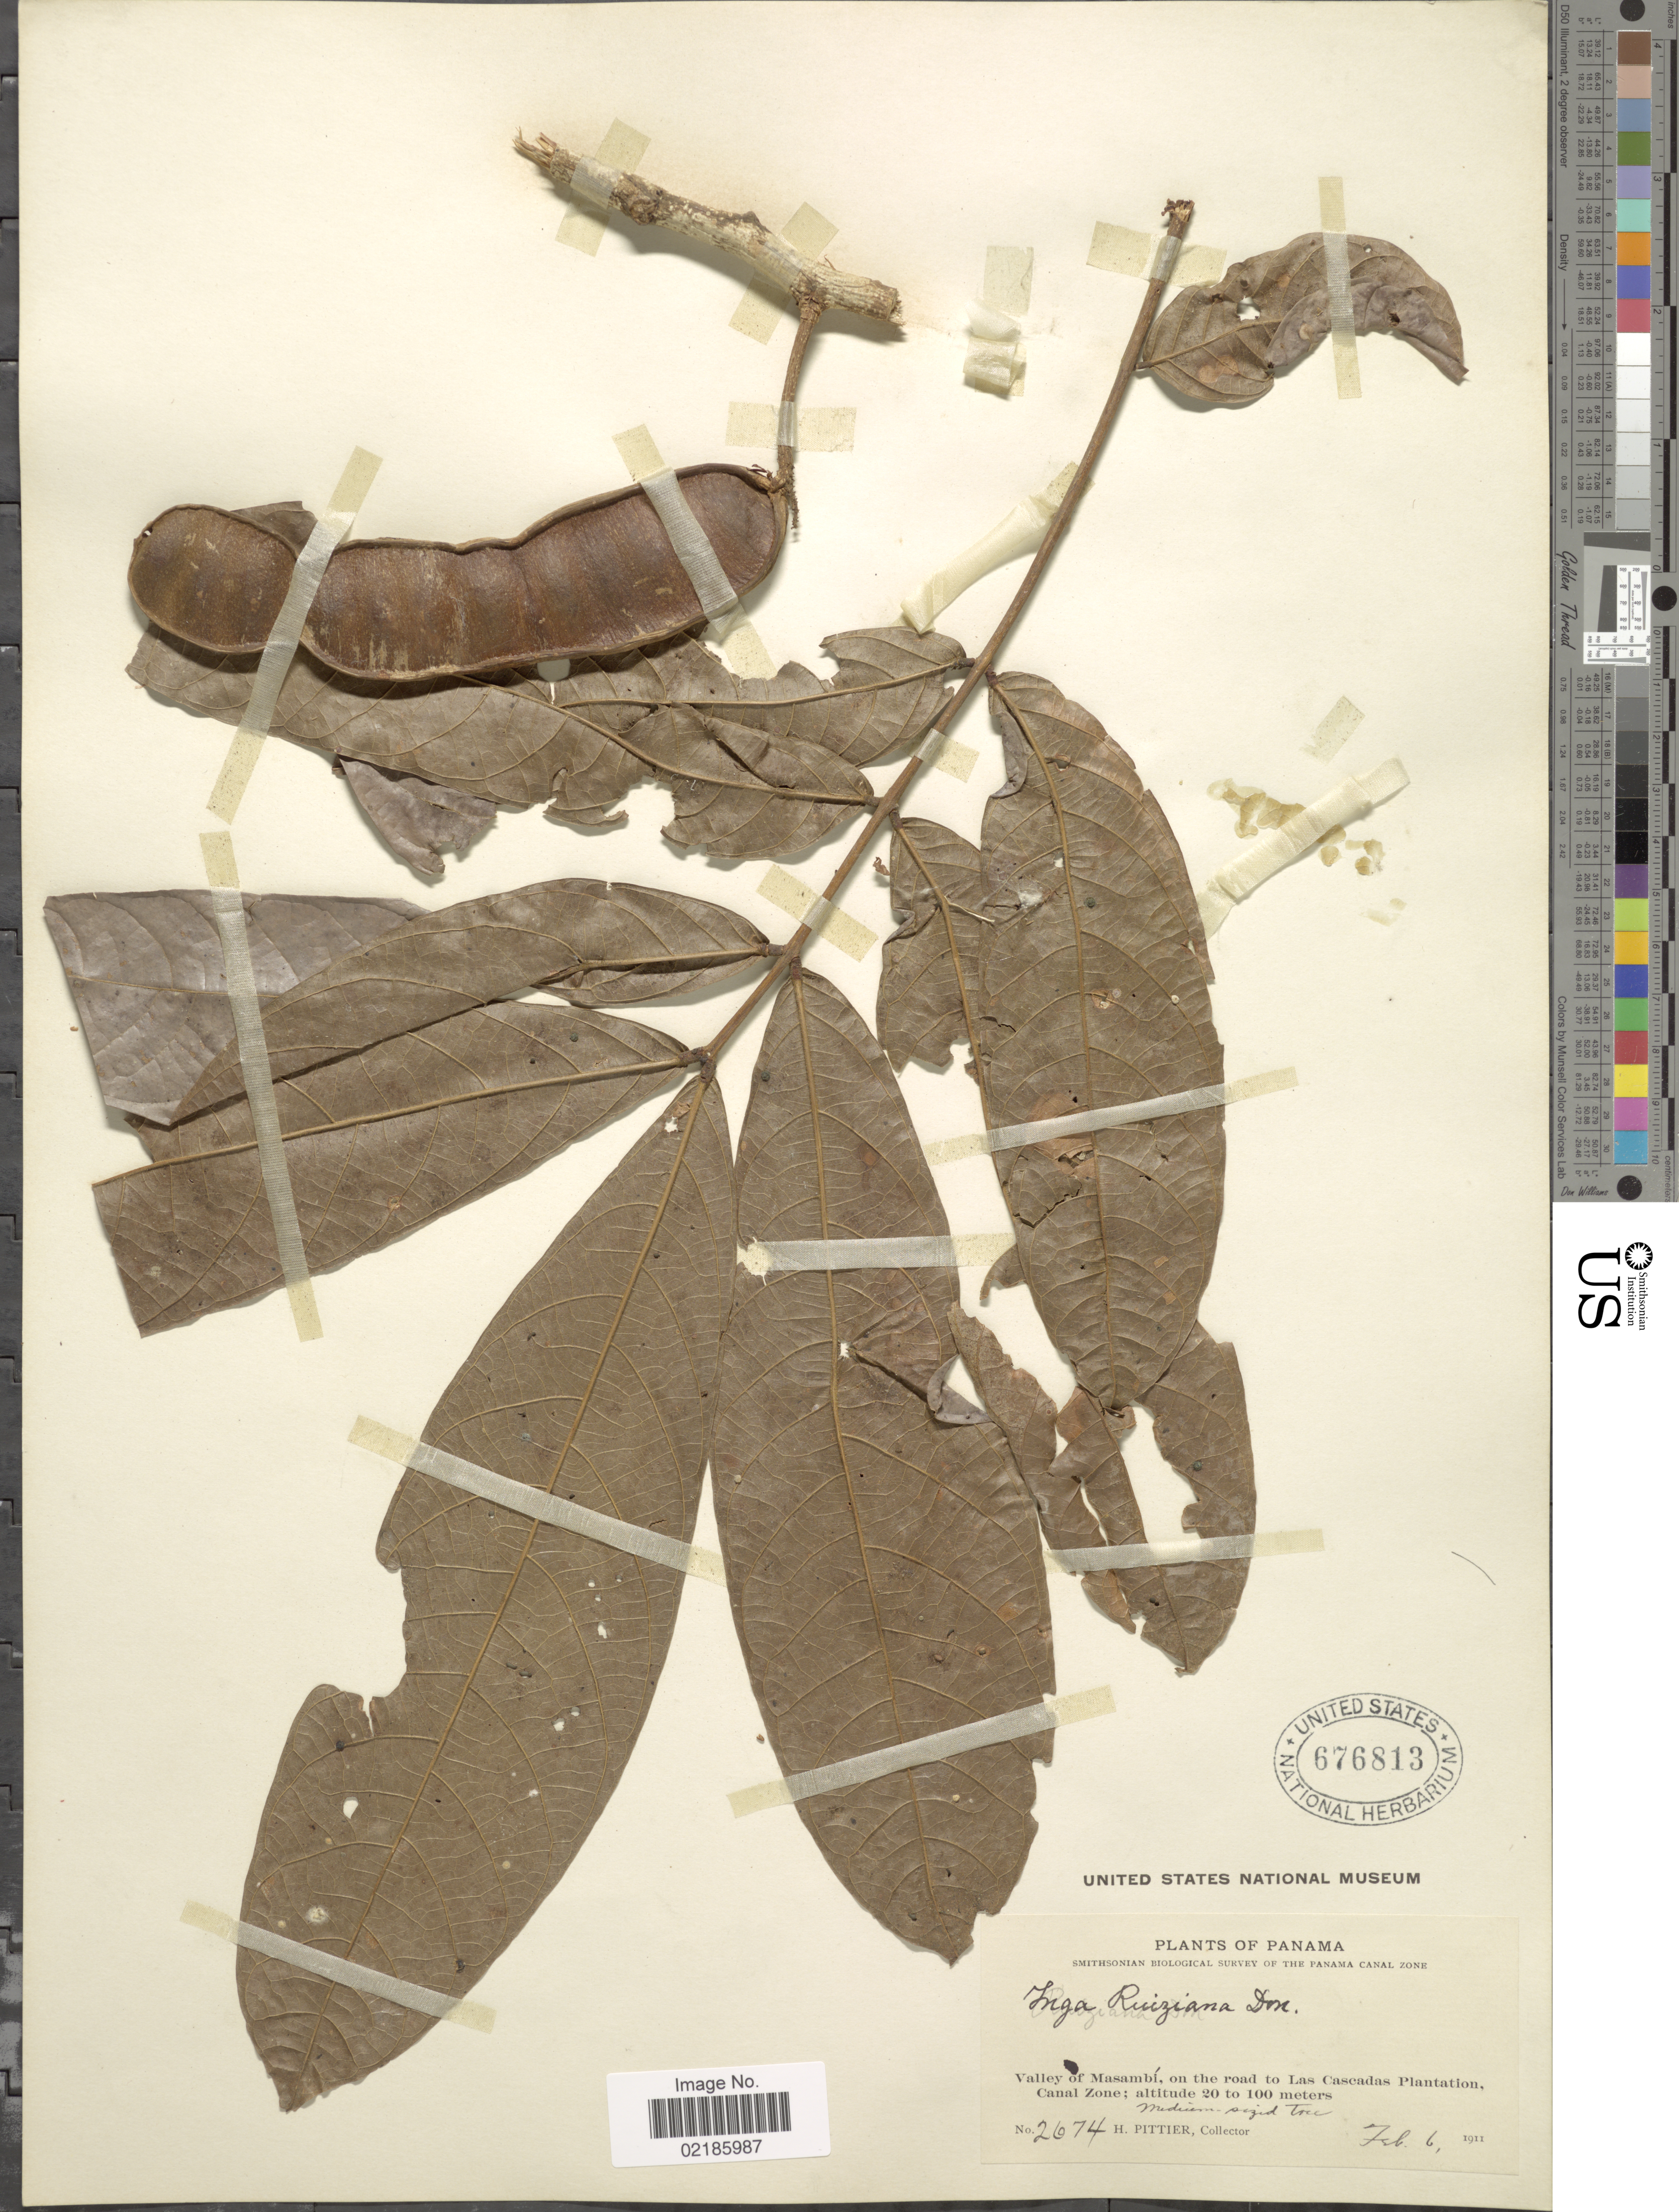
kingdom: Plantae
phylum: Tracheophyta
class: Magnoliopsida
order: Fabales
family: Fabaceae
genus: Inga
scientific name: Inga ruiziana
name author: G. Don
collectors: H. F. Pittier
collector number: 2674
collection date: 1911-02-06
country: Panama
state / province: Colón / Panamá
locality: Valley of Masambi, on road to Las Cascadas Plantation, Canal Zone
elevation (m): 20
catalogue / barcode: US 676813